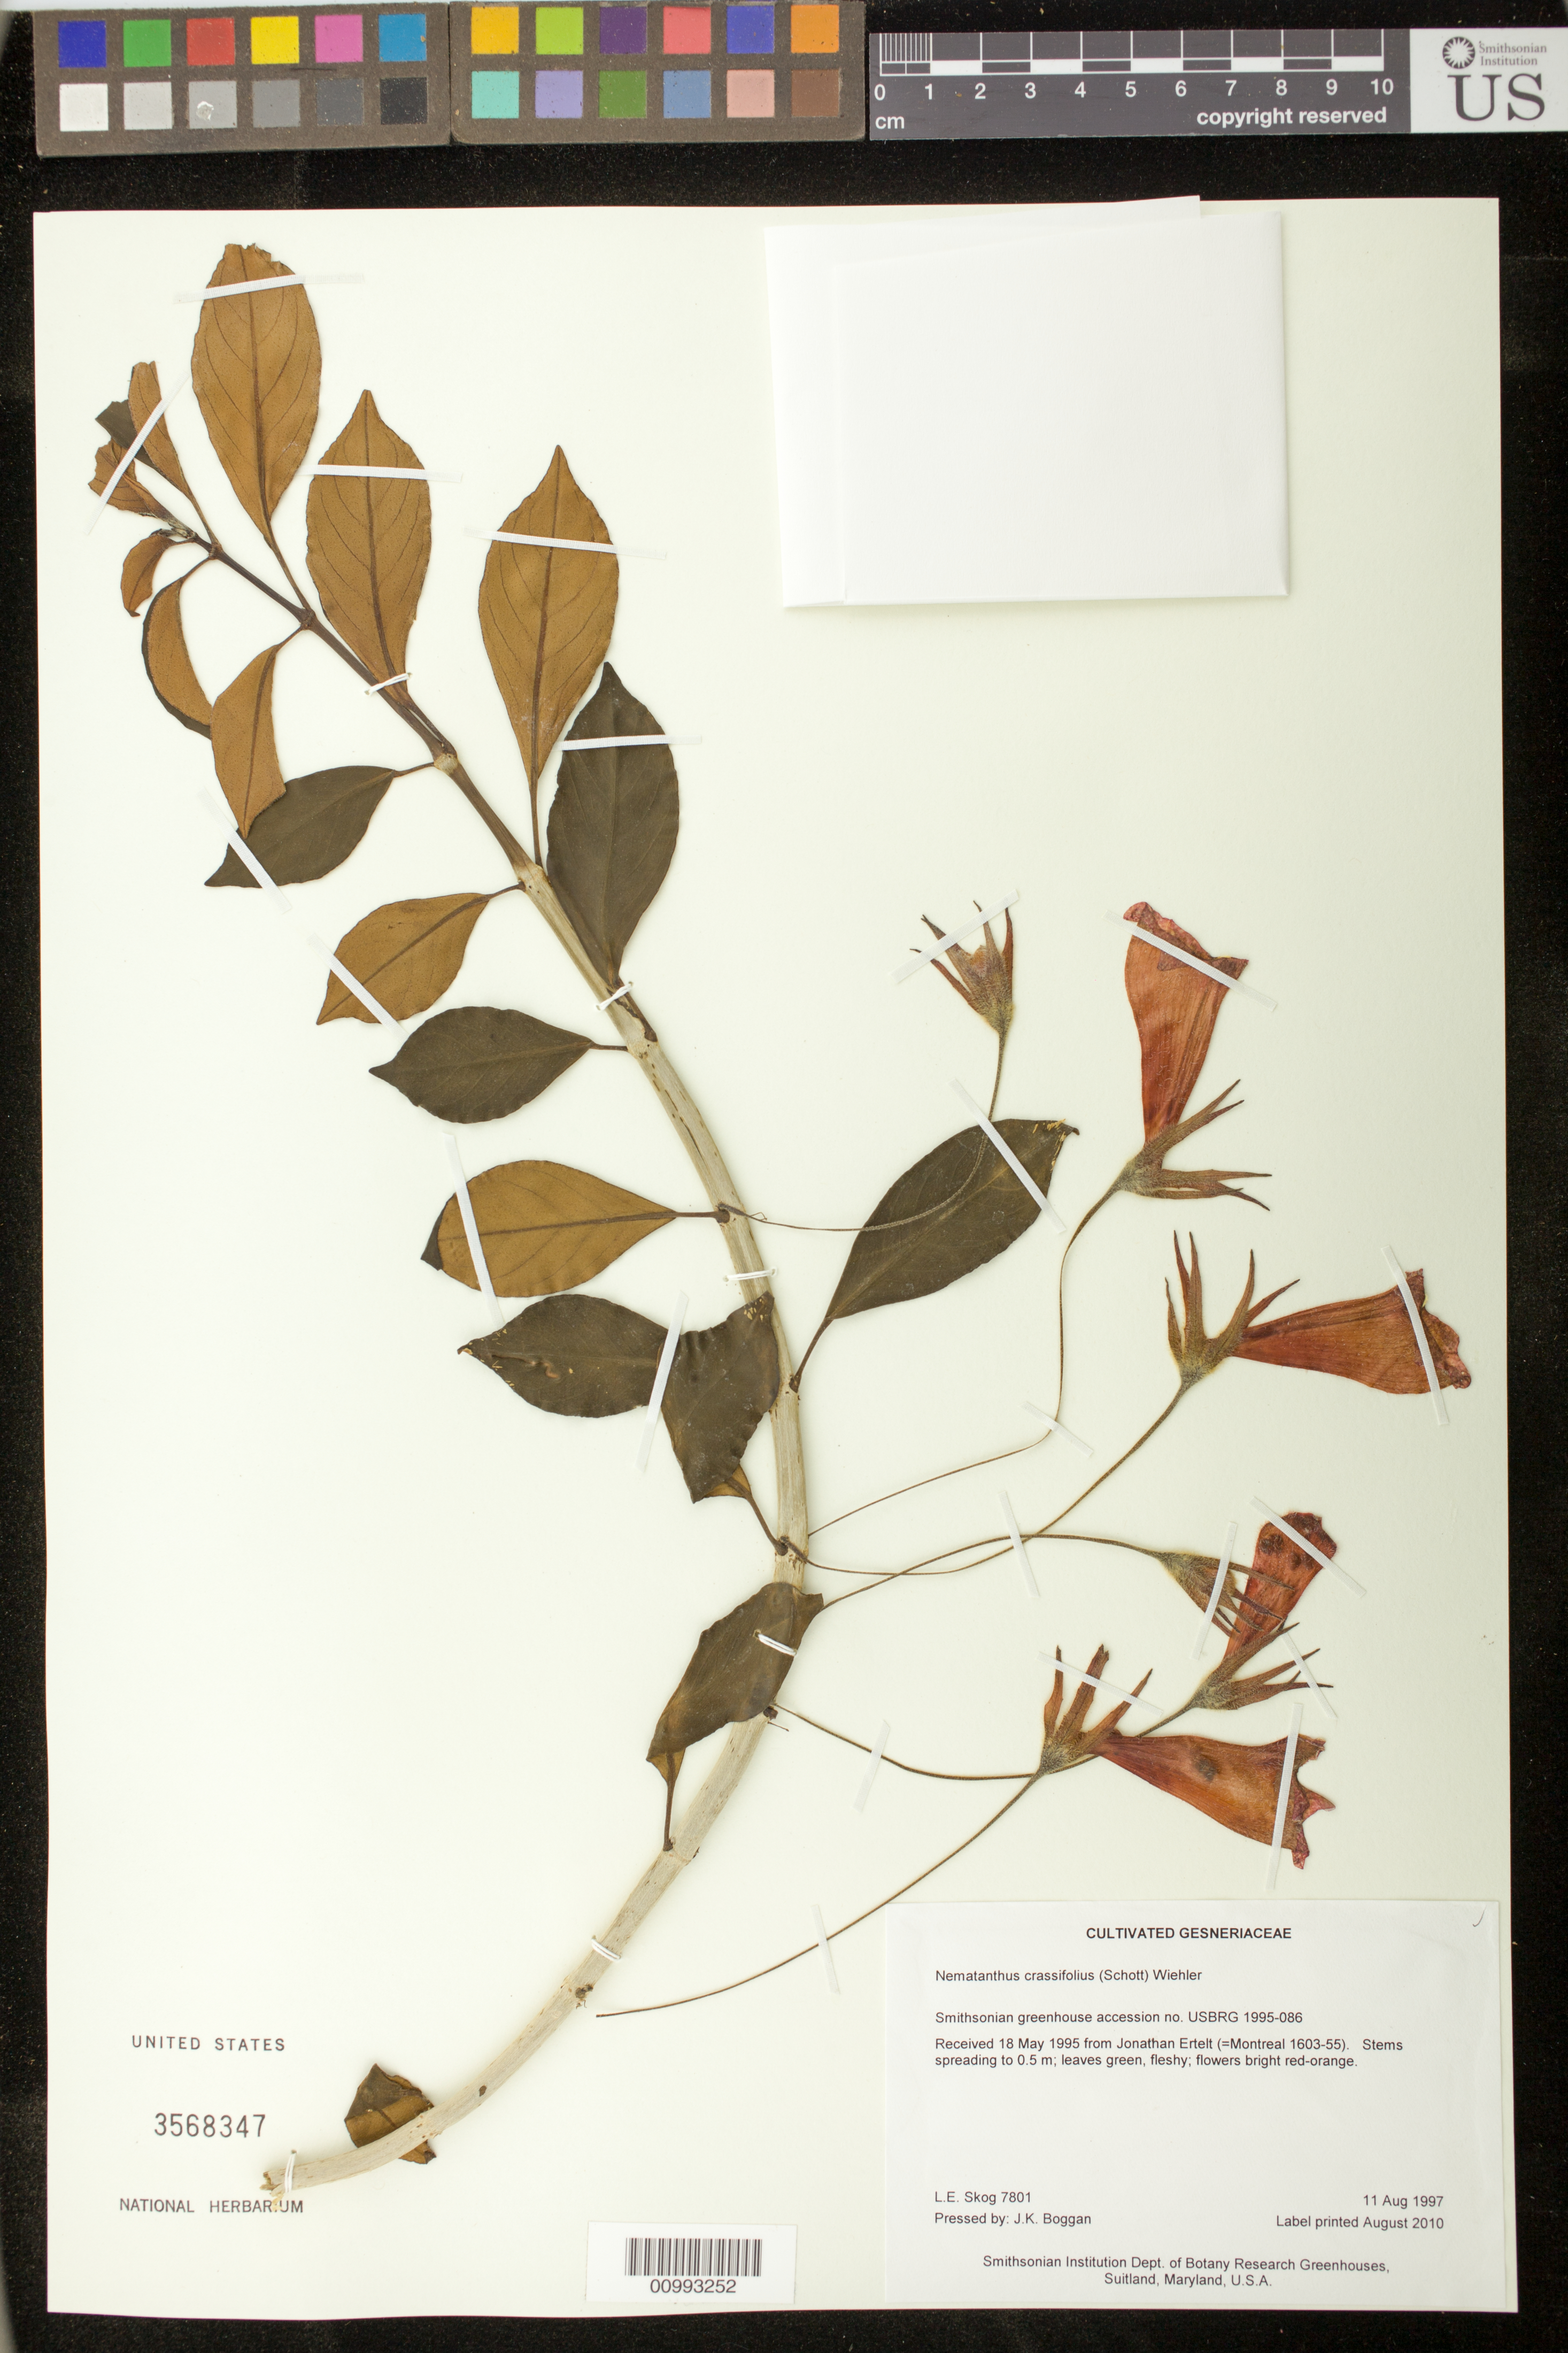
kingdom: Plantae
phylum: Tracheophyta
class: Magnoliopsida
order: Lamiales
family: Gesneriaceae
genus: Nematanthus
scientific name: Nematanthus crassifolius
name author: (Schott) Wiehler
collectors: L. E. Skog & J. K. Boggan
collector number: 7801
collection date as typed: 11 Aug 1997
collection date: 1997-08-11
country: United States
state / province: Maryland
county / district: Prince George's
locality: Smithsonian Institution Dept. of Botany Research Greenhouses, Suitland, Maryland, U.S.A.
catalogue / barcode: US 3568347